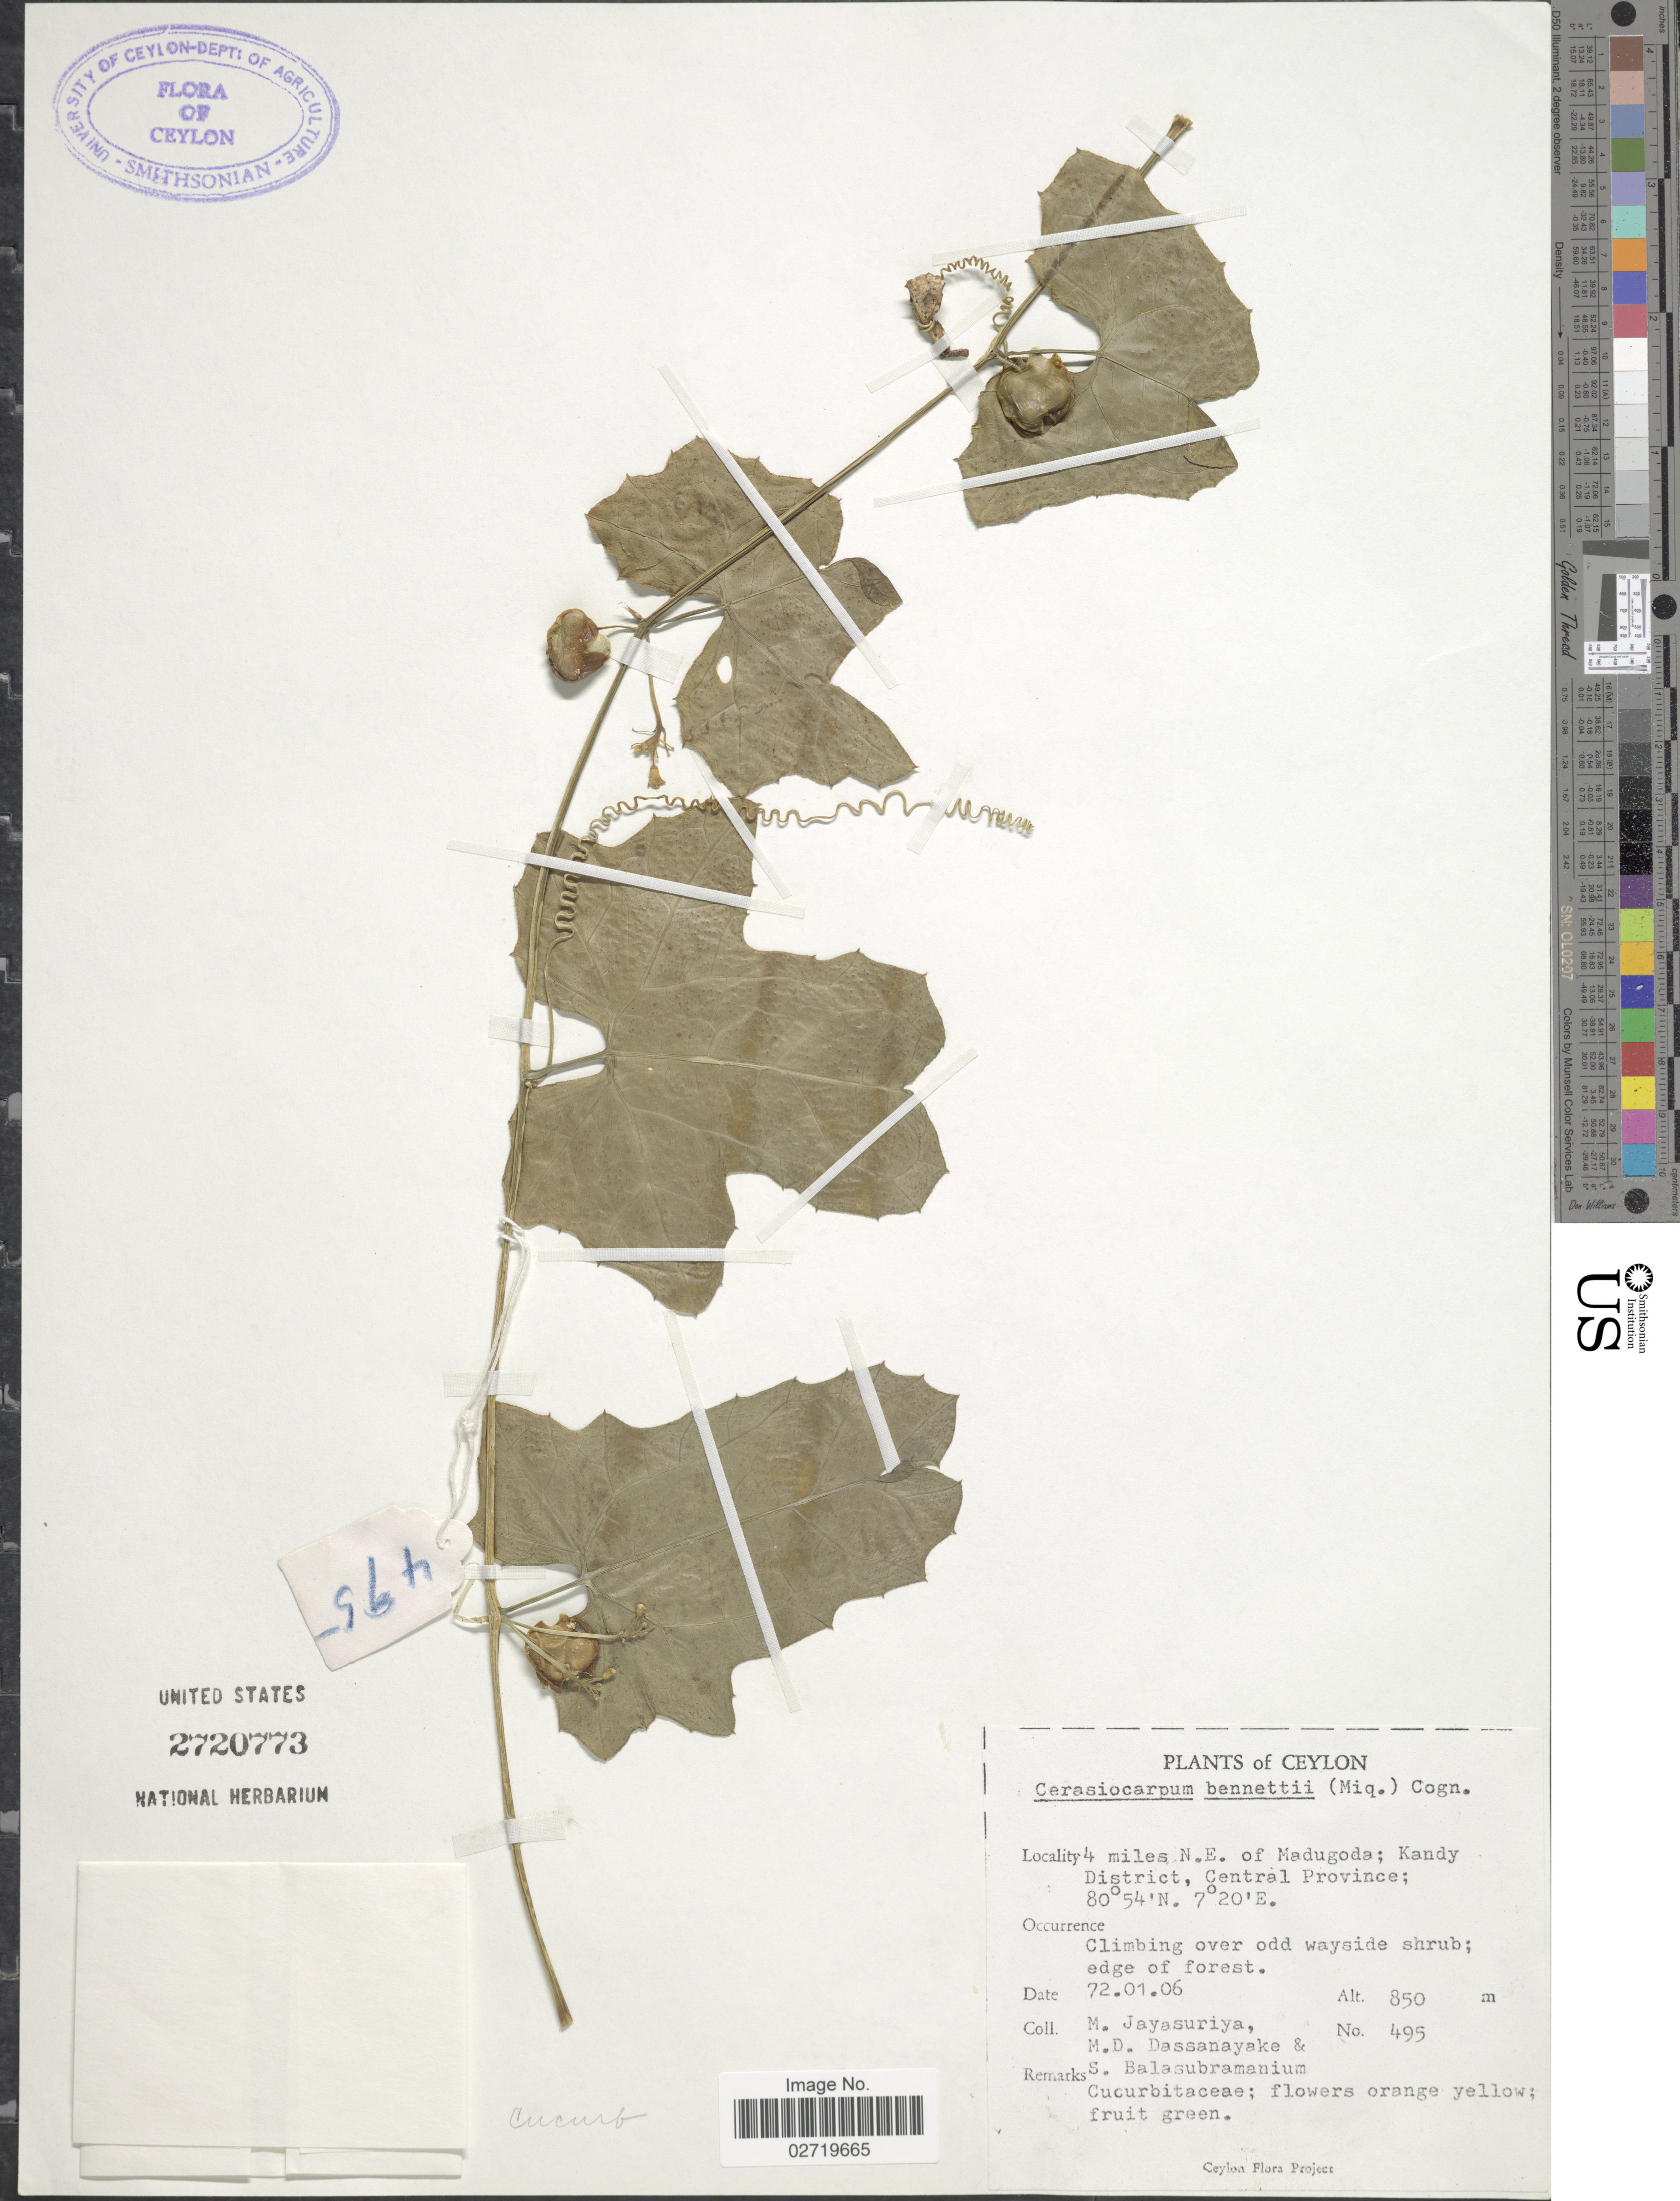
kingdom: Plantae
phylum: Tracheophyta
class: Magnoliopsida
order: Cucurbitales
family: Cucurbitaceae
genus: Kedrostis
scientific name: Kedrostis courtallensis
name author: (Arn.) C. Jeffrey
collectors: M. Jayasuriya, M. D. Dassanayake & S. Balasubramanium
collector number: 495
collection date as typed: Transcribed d/m/y: 6/1/72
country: Sri Lanka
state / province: Central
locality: Ceylon, 4 miles N.E. of Madugoda; Kandy District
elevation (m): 850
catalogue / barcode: US 2720773